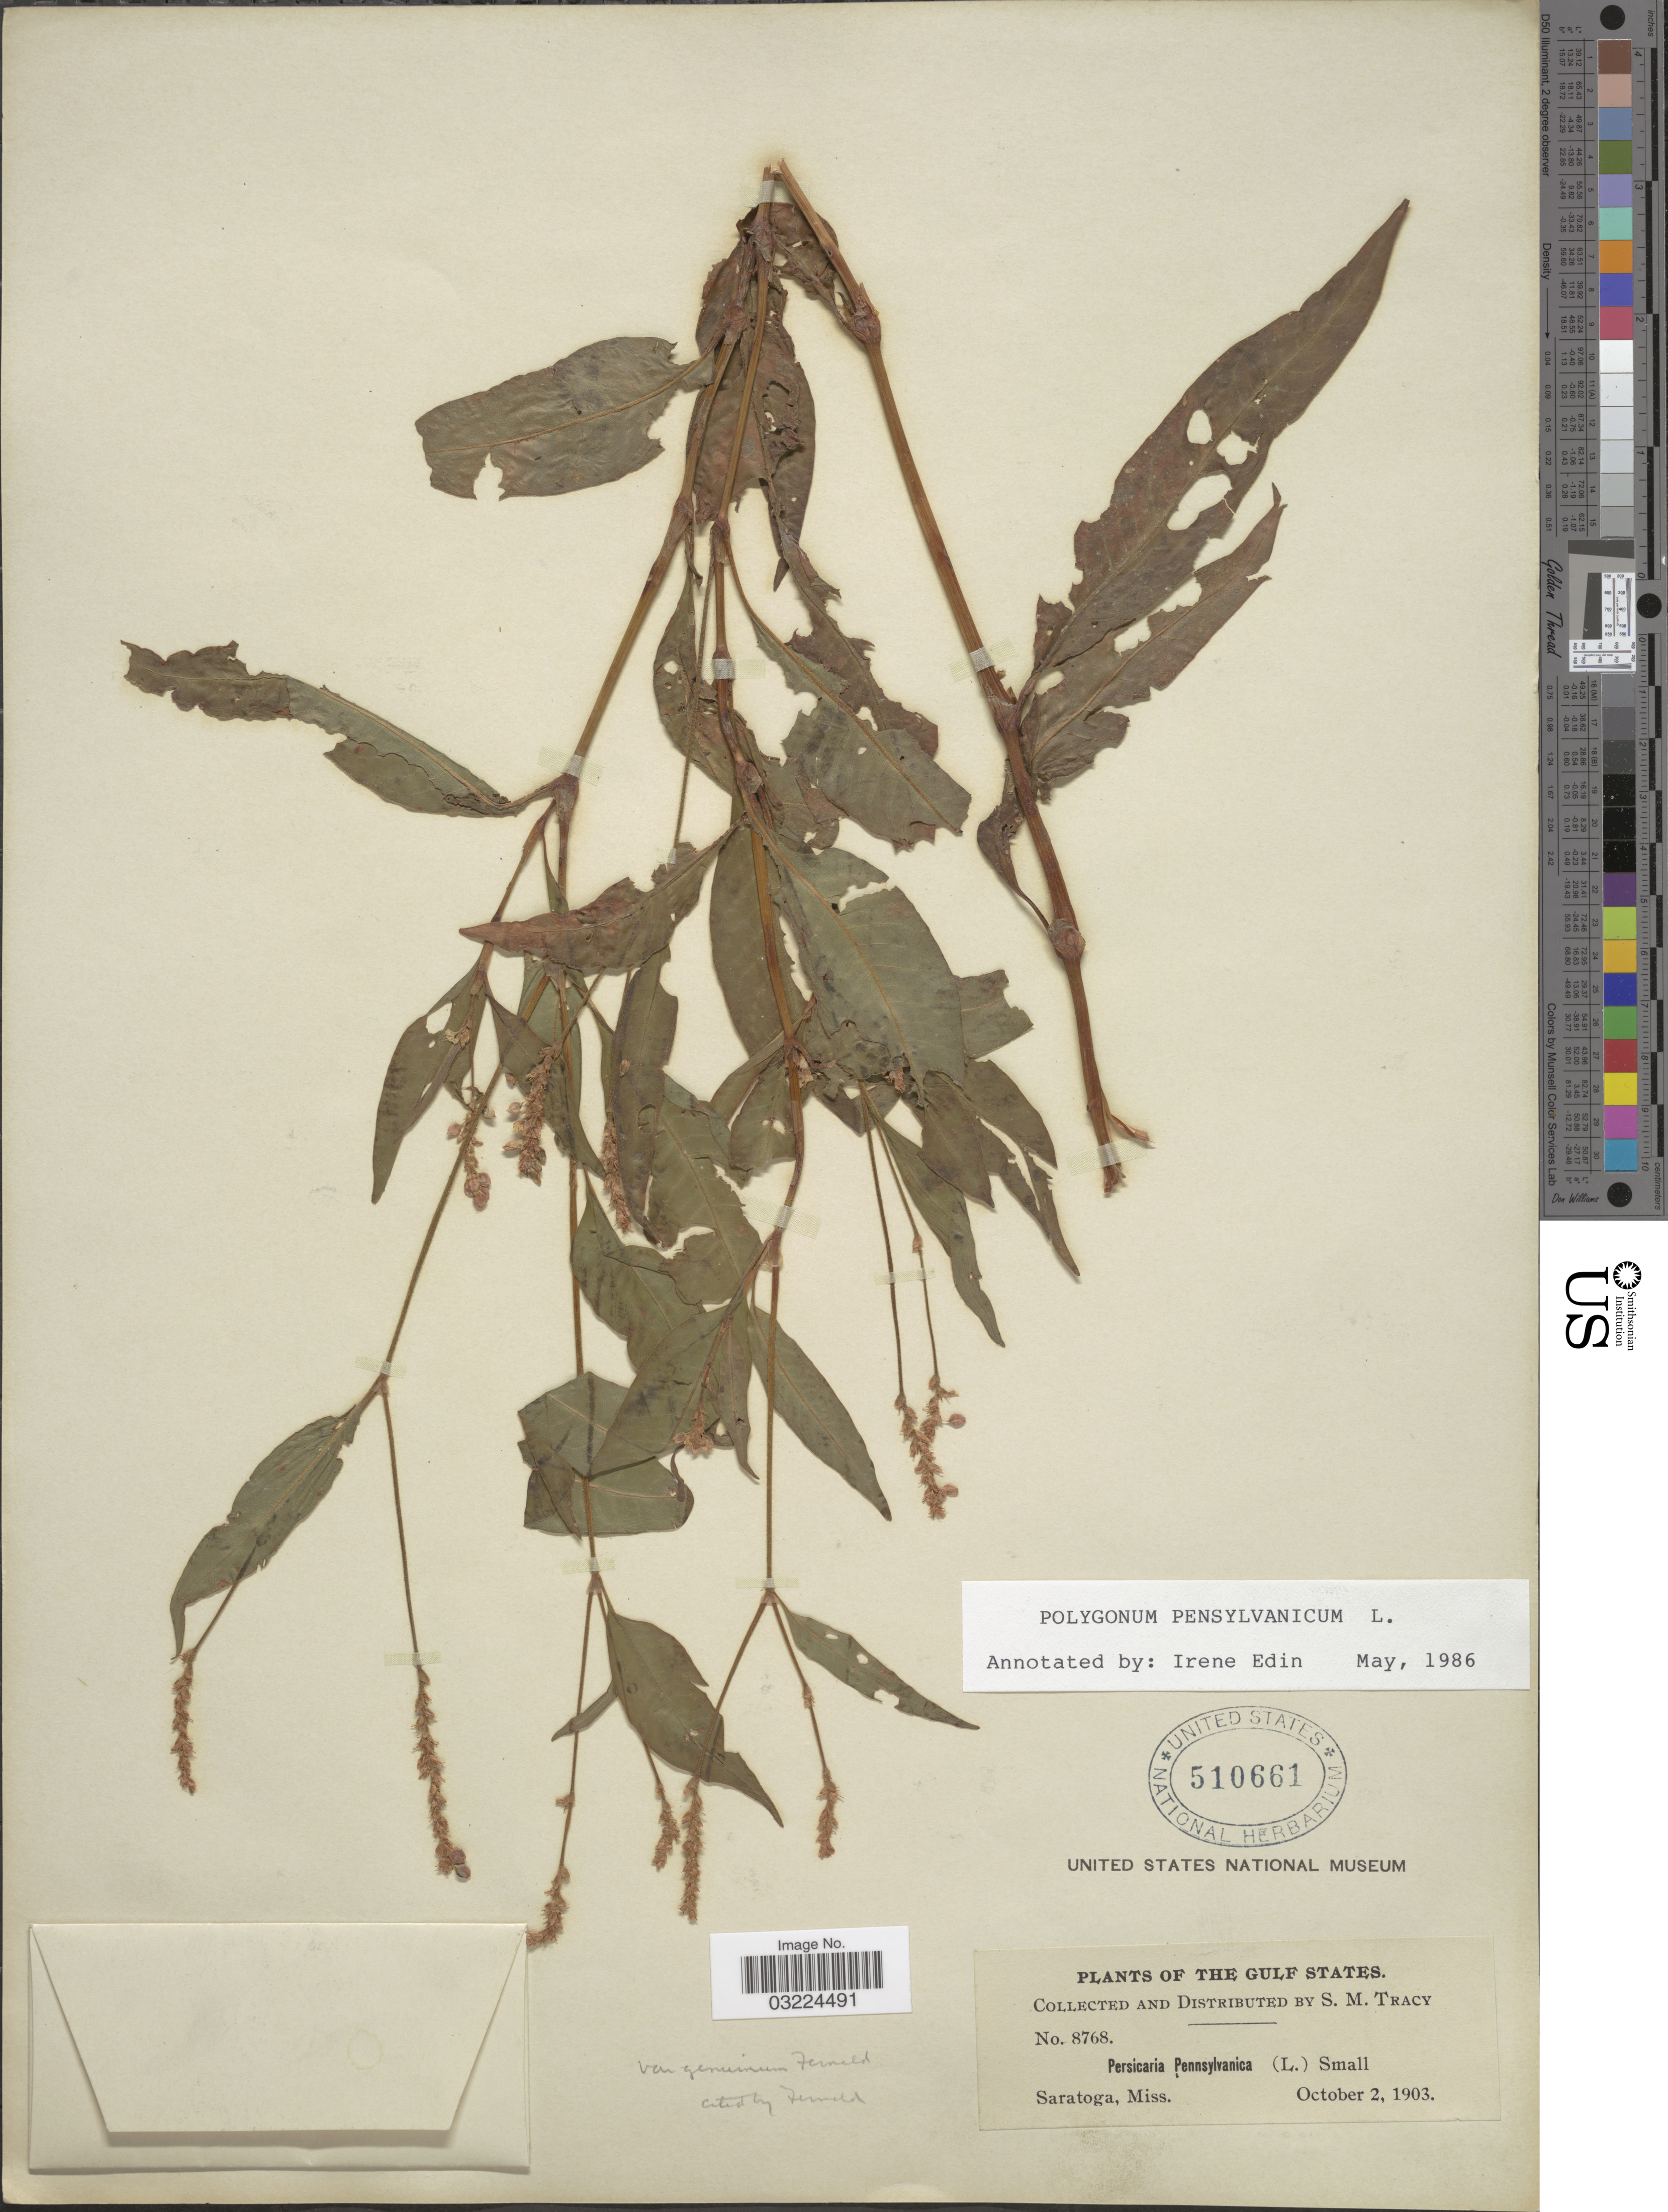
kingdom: Plantae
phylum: Tracheophyta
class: Magnoliopsida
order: Caryophyllales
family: Polygonaceae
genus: Persicaria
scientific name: Persicaria pensylvanica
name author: (L.) M. Gómez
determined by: Atha, D. E.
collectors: S. M. Tracy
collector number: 8768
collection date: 1903-10-02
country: United States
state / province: Mississippi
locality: The Gulf States. Saratoga, Miss.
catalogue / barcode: US 510661